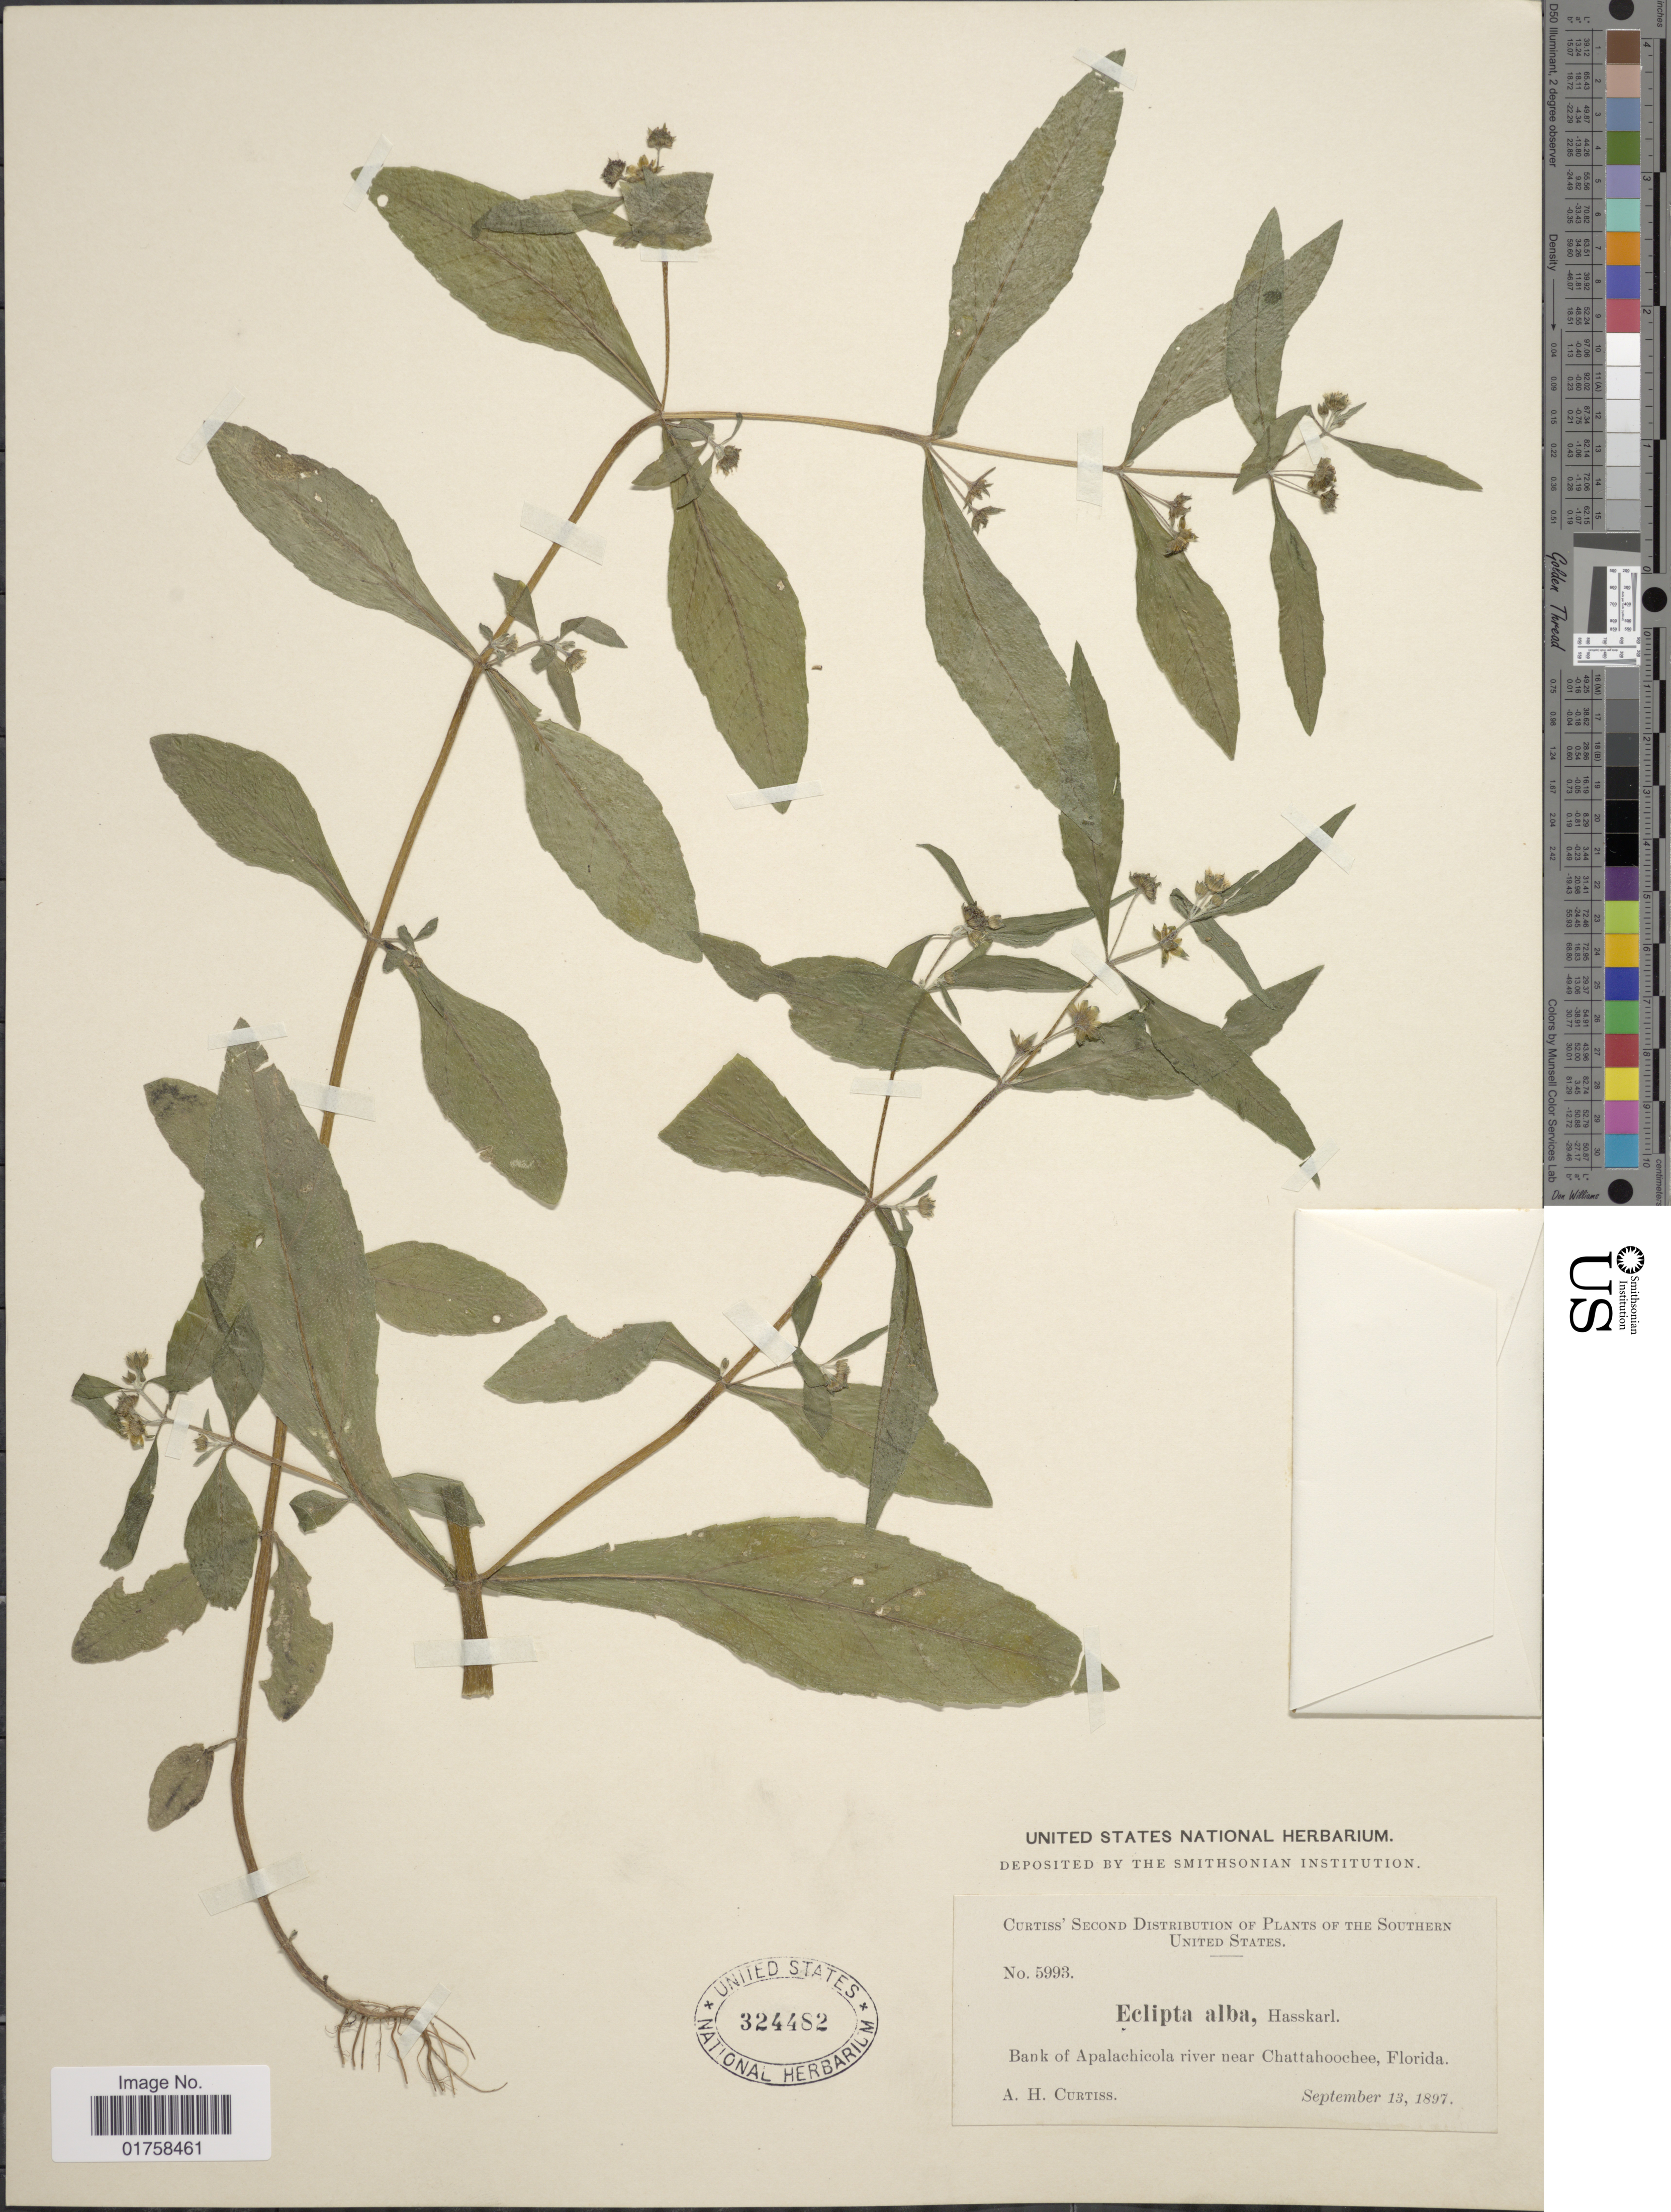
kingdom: Plantae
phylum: Tracheophyta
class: Magnoliopsida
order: Asterales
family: Asteraceae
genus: Eclipta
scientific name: Eclipta alba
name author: (L.) Hassk.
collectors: A. H. Curtiss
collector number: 5993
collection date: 1897-09-13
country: United States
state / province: Florida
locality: Bank of Apalachicola river near Chattahoochee, Florida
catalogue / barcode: US 324482